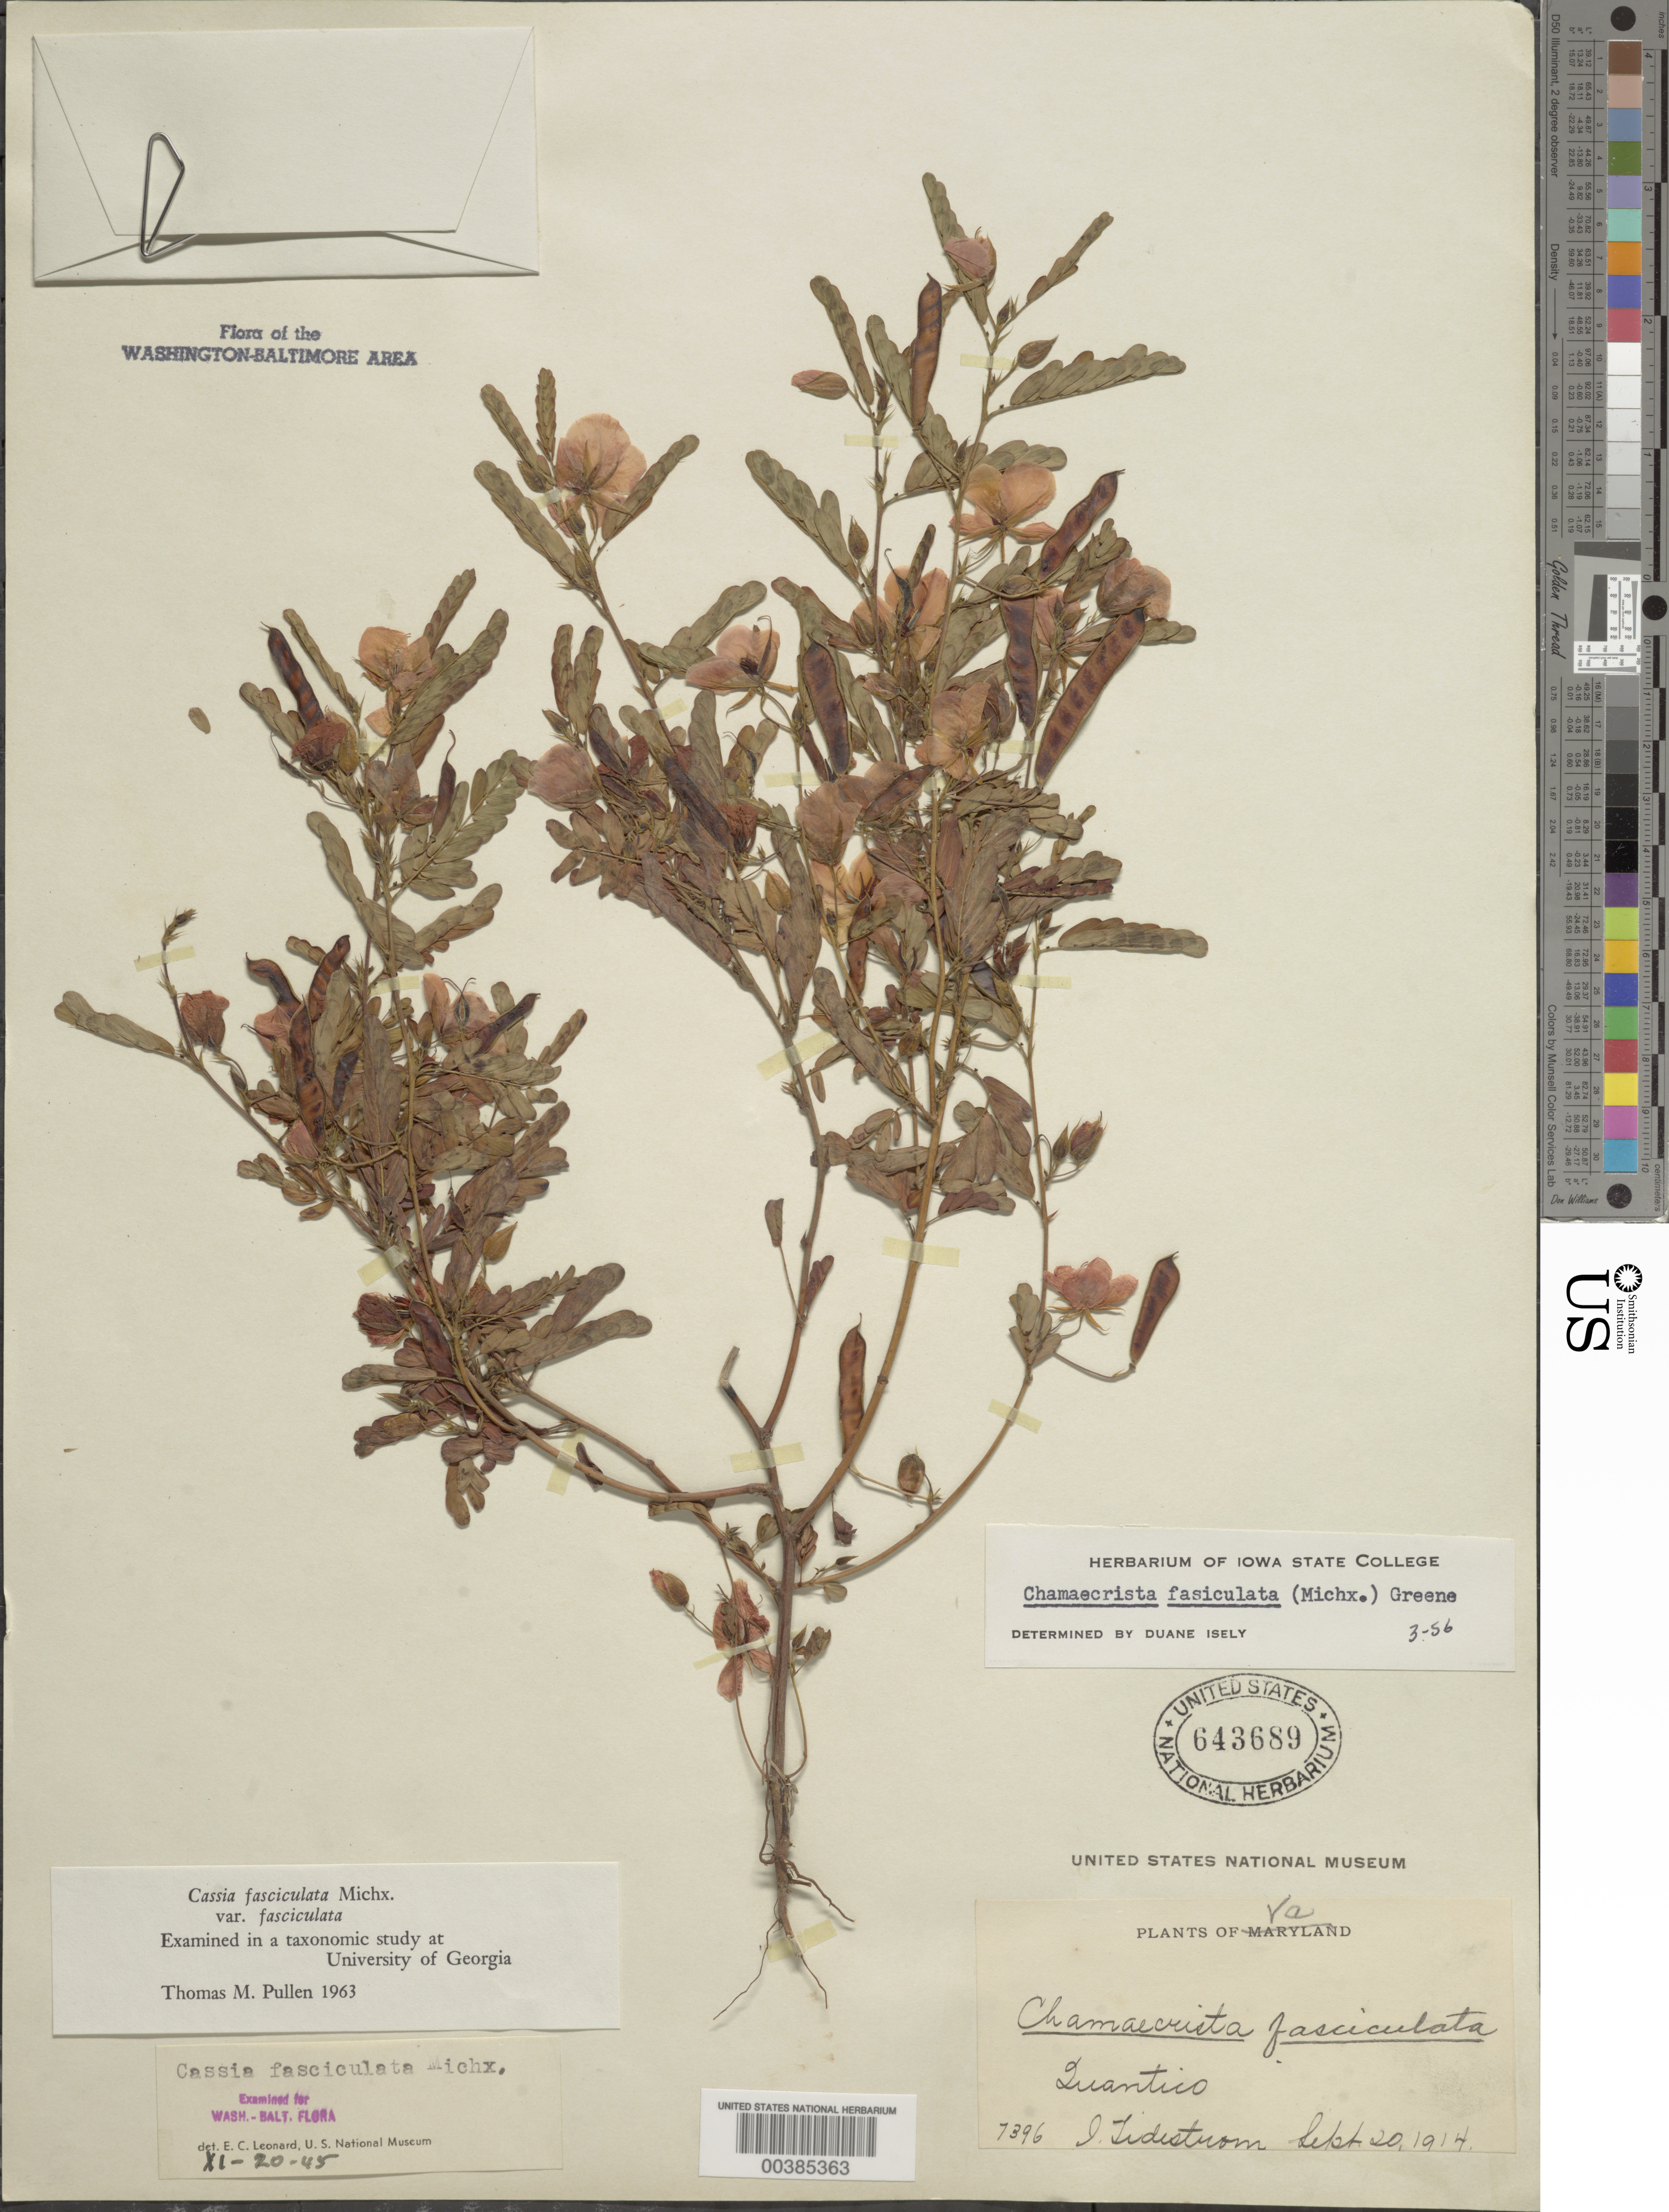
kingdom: Plantae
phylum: Tracheophyta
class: Magnoliopsida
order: Fabales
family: Fabaceae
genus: Chamaecrista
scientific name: Chamaecrista fasciculata var. fasciculata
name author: (Michx.) Greene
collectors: I. F. Tidestrom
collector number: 7396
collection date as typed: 20 Sep 1914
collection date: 1914-09-20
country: United States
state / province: Virginia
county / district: Prince William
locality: Quantico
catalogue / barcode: US 643689